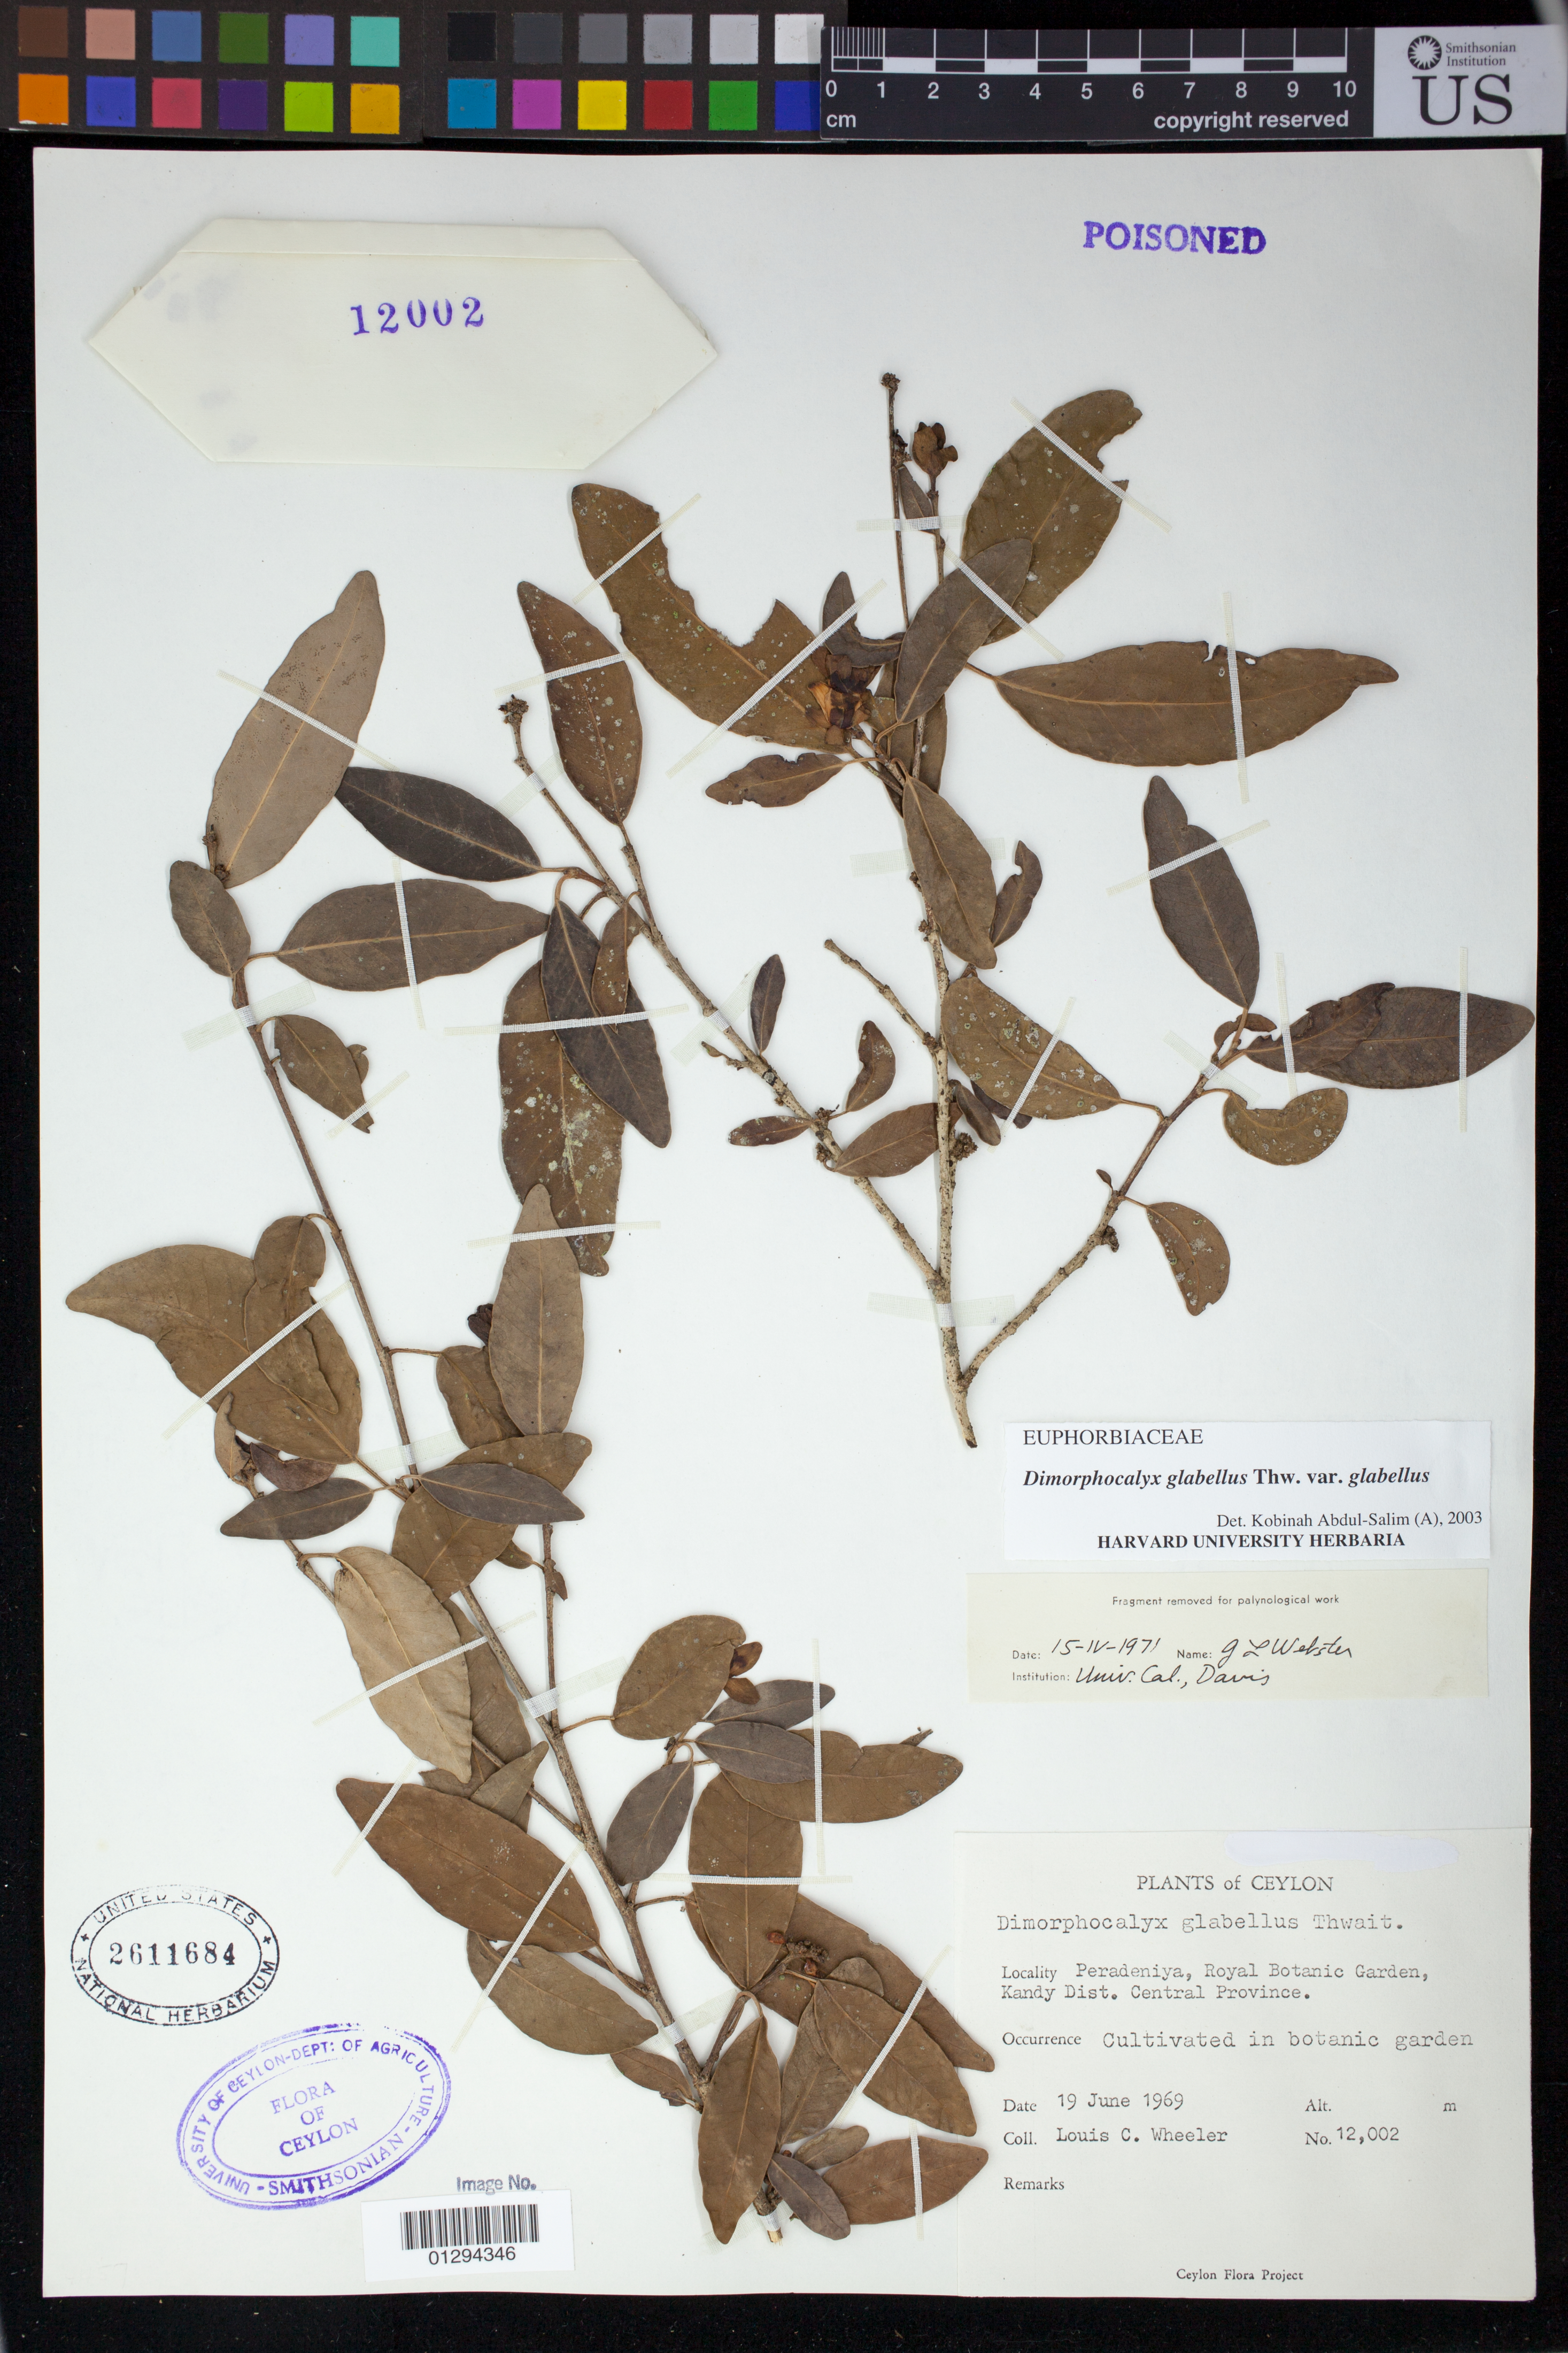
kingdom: Plantae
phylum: Tracheophyta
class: Magnoliopsida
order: Malpighiales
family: Euphorbiaceae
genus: Dimorphocalyx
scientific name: Dimorphocalyx glabellus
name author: Thwaites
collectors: L. C. Wheeler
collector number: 12002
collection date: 1969-06-19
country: Sri Lanka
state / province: Central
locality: Peradeniya, Royal Botanic Garden, Kandy Dist.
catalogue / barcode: US 2611684